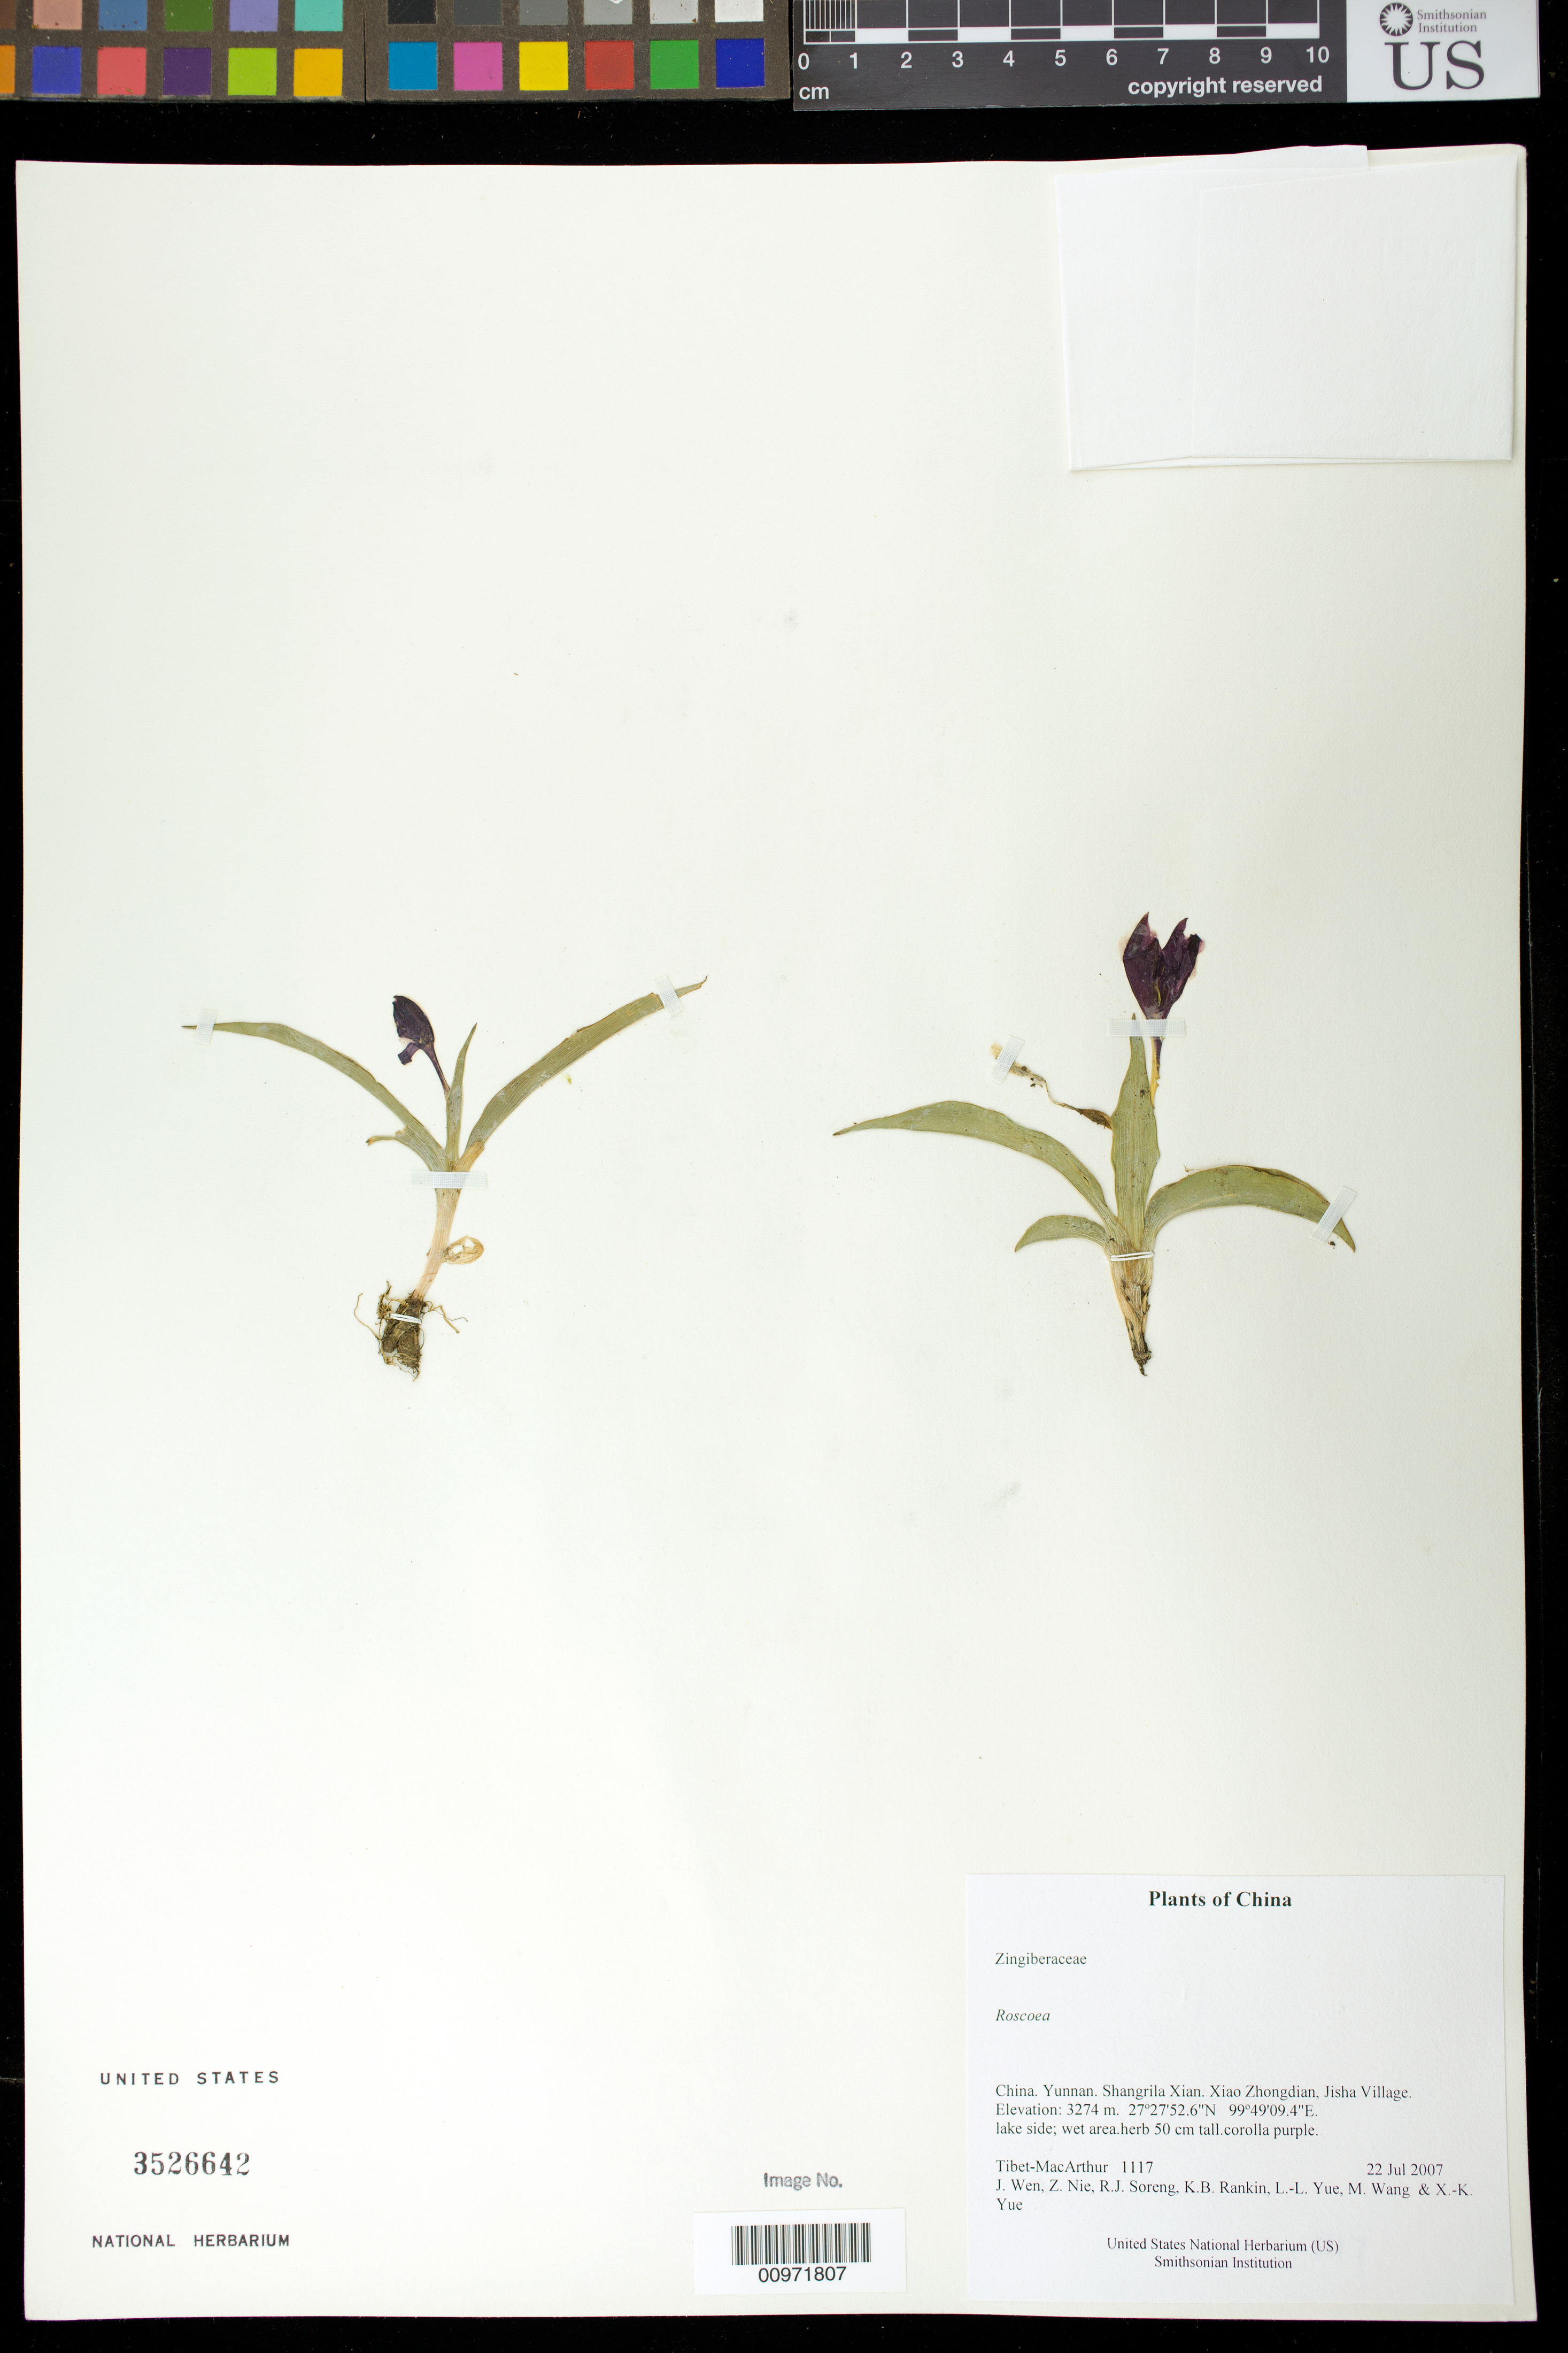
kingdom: Plantae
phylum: Tracheophyta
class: Liliopsida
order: Zingiberales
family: Zingiberaceae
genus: Roscoea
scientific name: Roscoea sp.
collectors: Tibet-MacArthur, J. Wen, Z. Nie, R. J. Soreng, K. Rankin, L. Yue, M. Wang & X. Yue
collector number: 1117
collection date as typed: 22 Jul 2007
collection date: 2007-07-22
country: China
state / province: Yunnan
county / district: Shangrila Xian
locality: Xiao Zhongdian, Jisha Village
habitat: lake side; wet area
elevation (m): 3274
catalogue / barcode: US 3526642